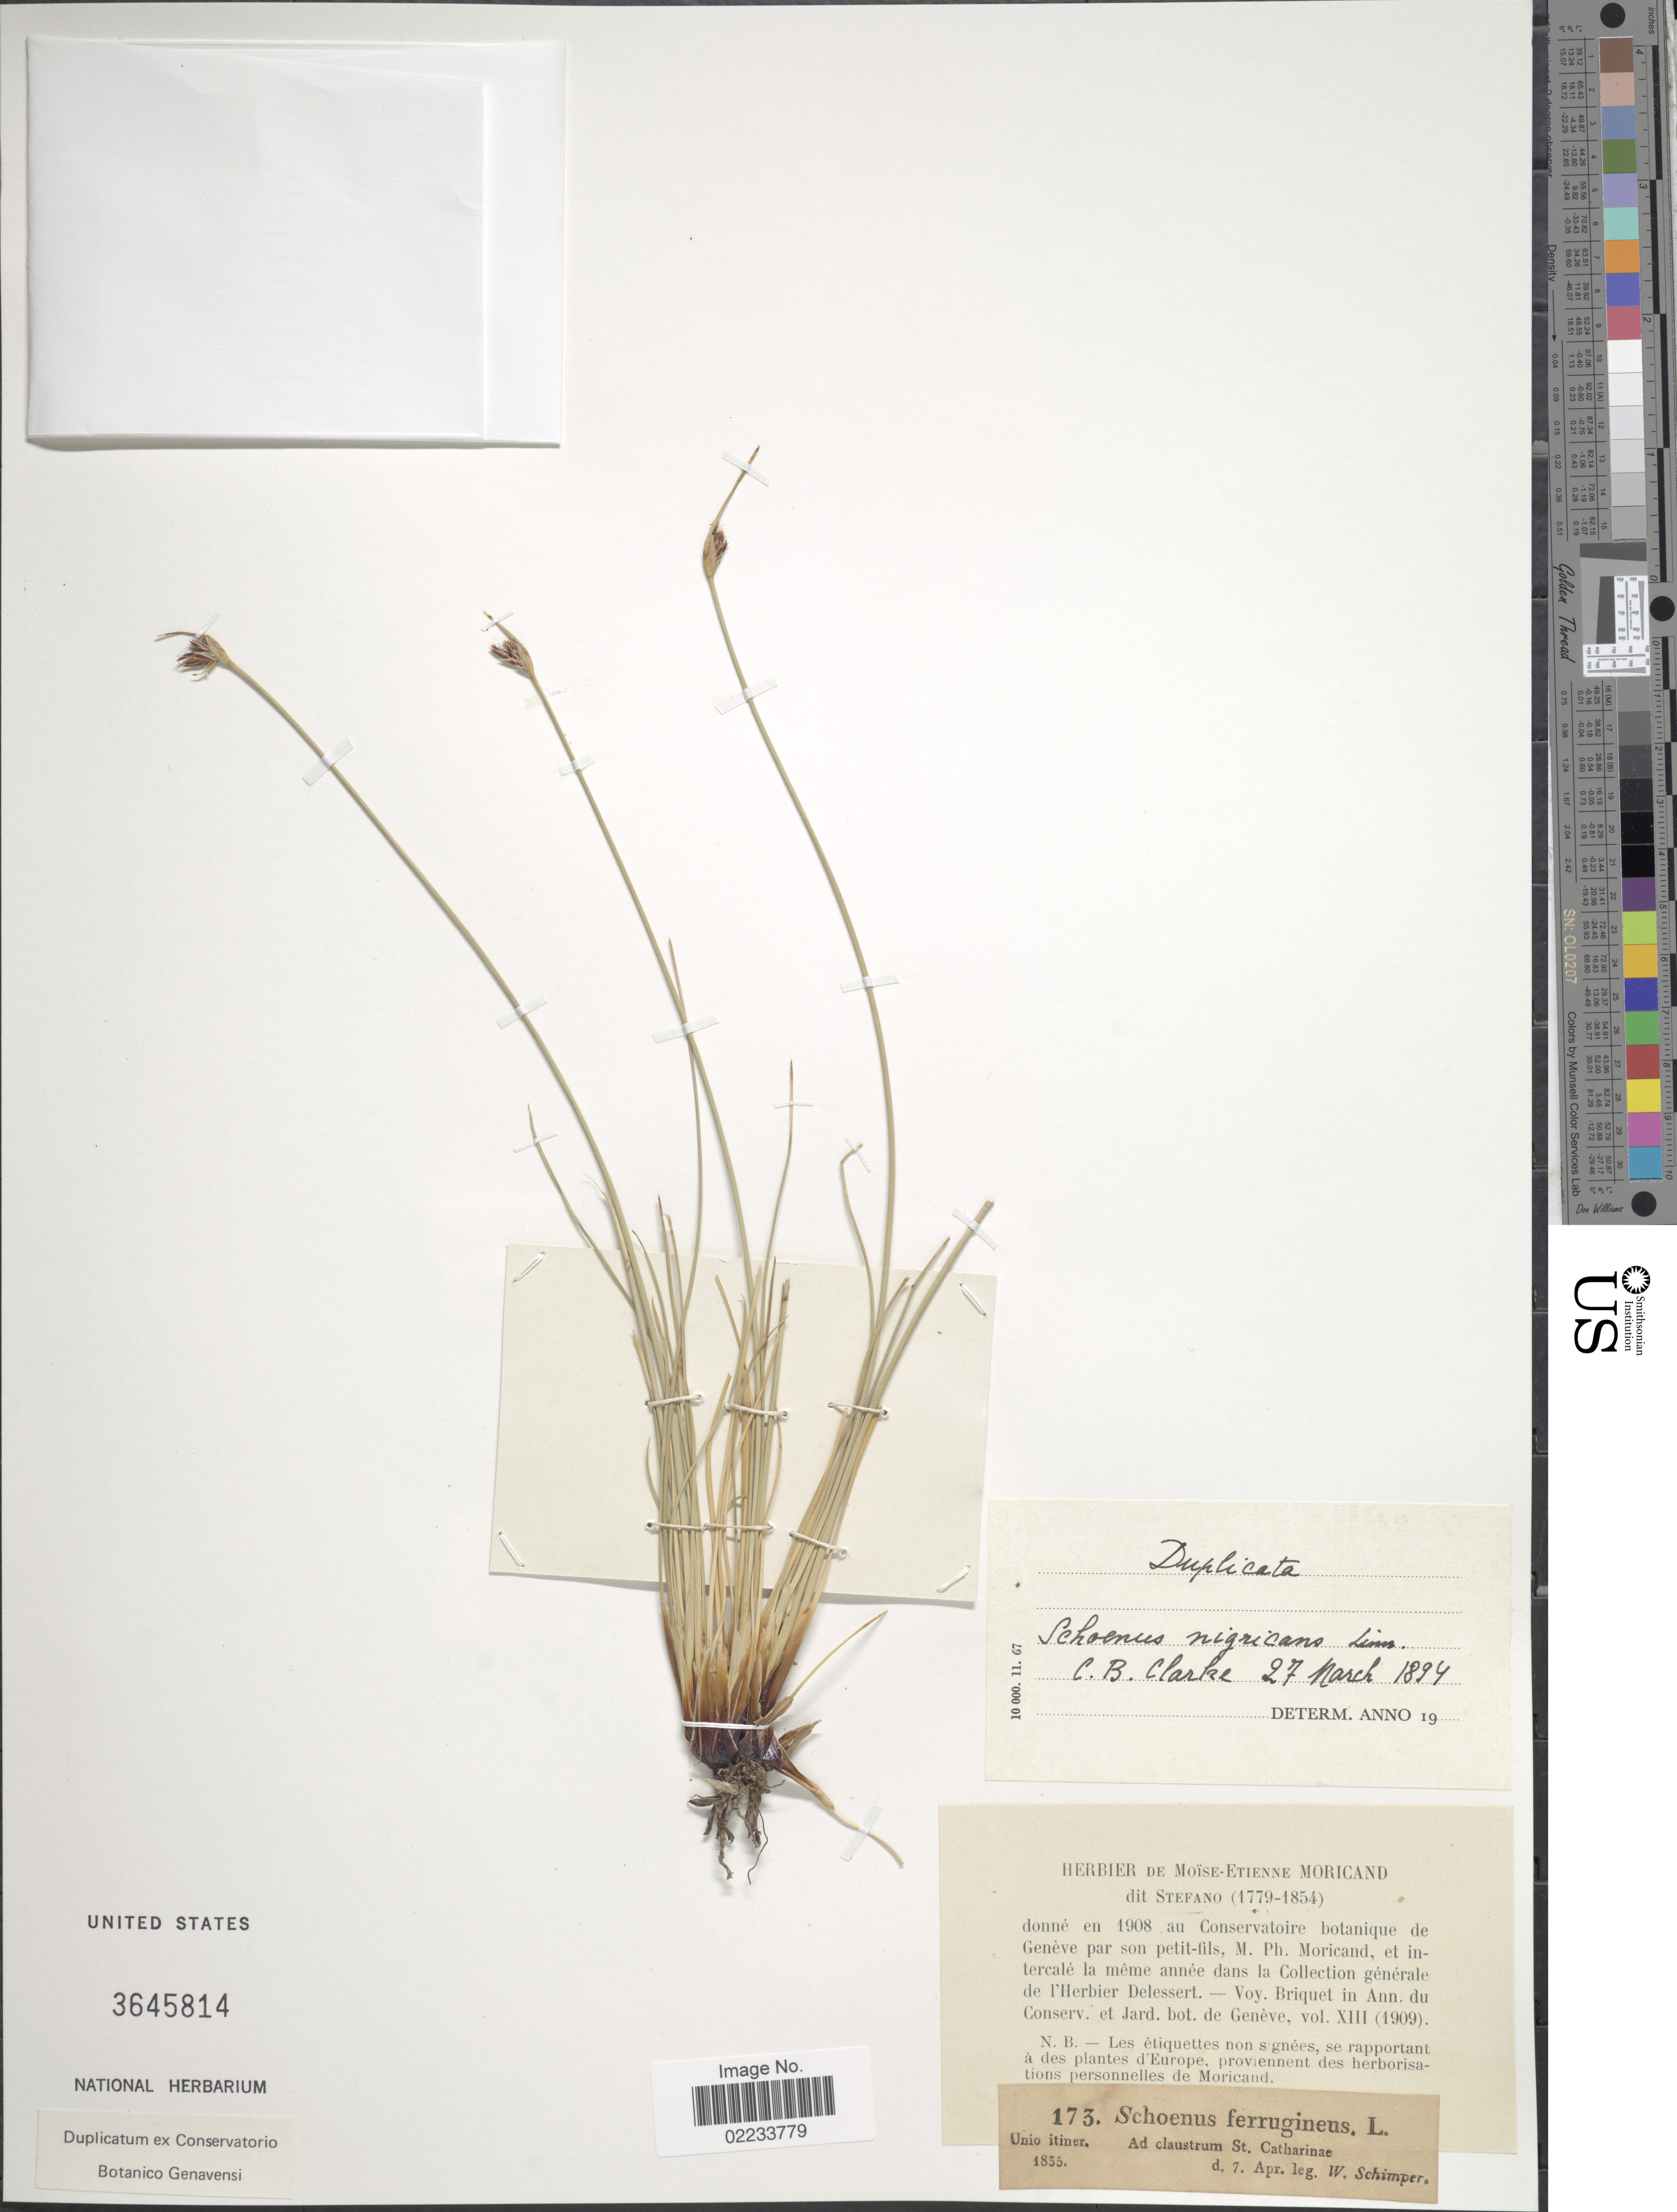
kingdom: Plantae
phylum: Tracheophyta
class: Liliopsida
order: Poales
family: Cyperaceae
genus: Schoenus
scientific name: Schoenus nigricans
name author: L.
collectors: G. W. Schimper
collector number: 173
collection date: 1835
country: Egypt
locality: Ad claustrum St Catharinae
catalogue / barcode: US 3645814